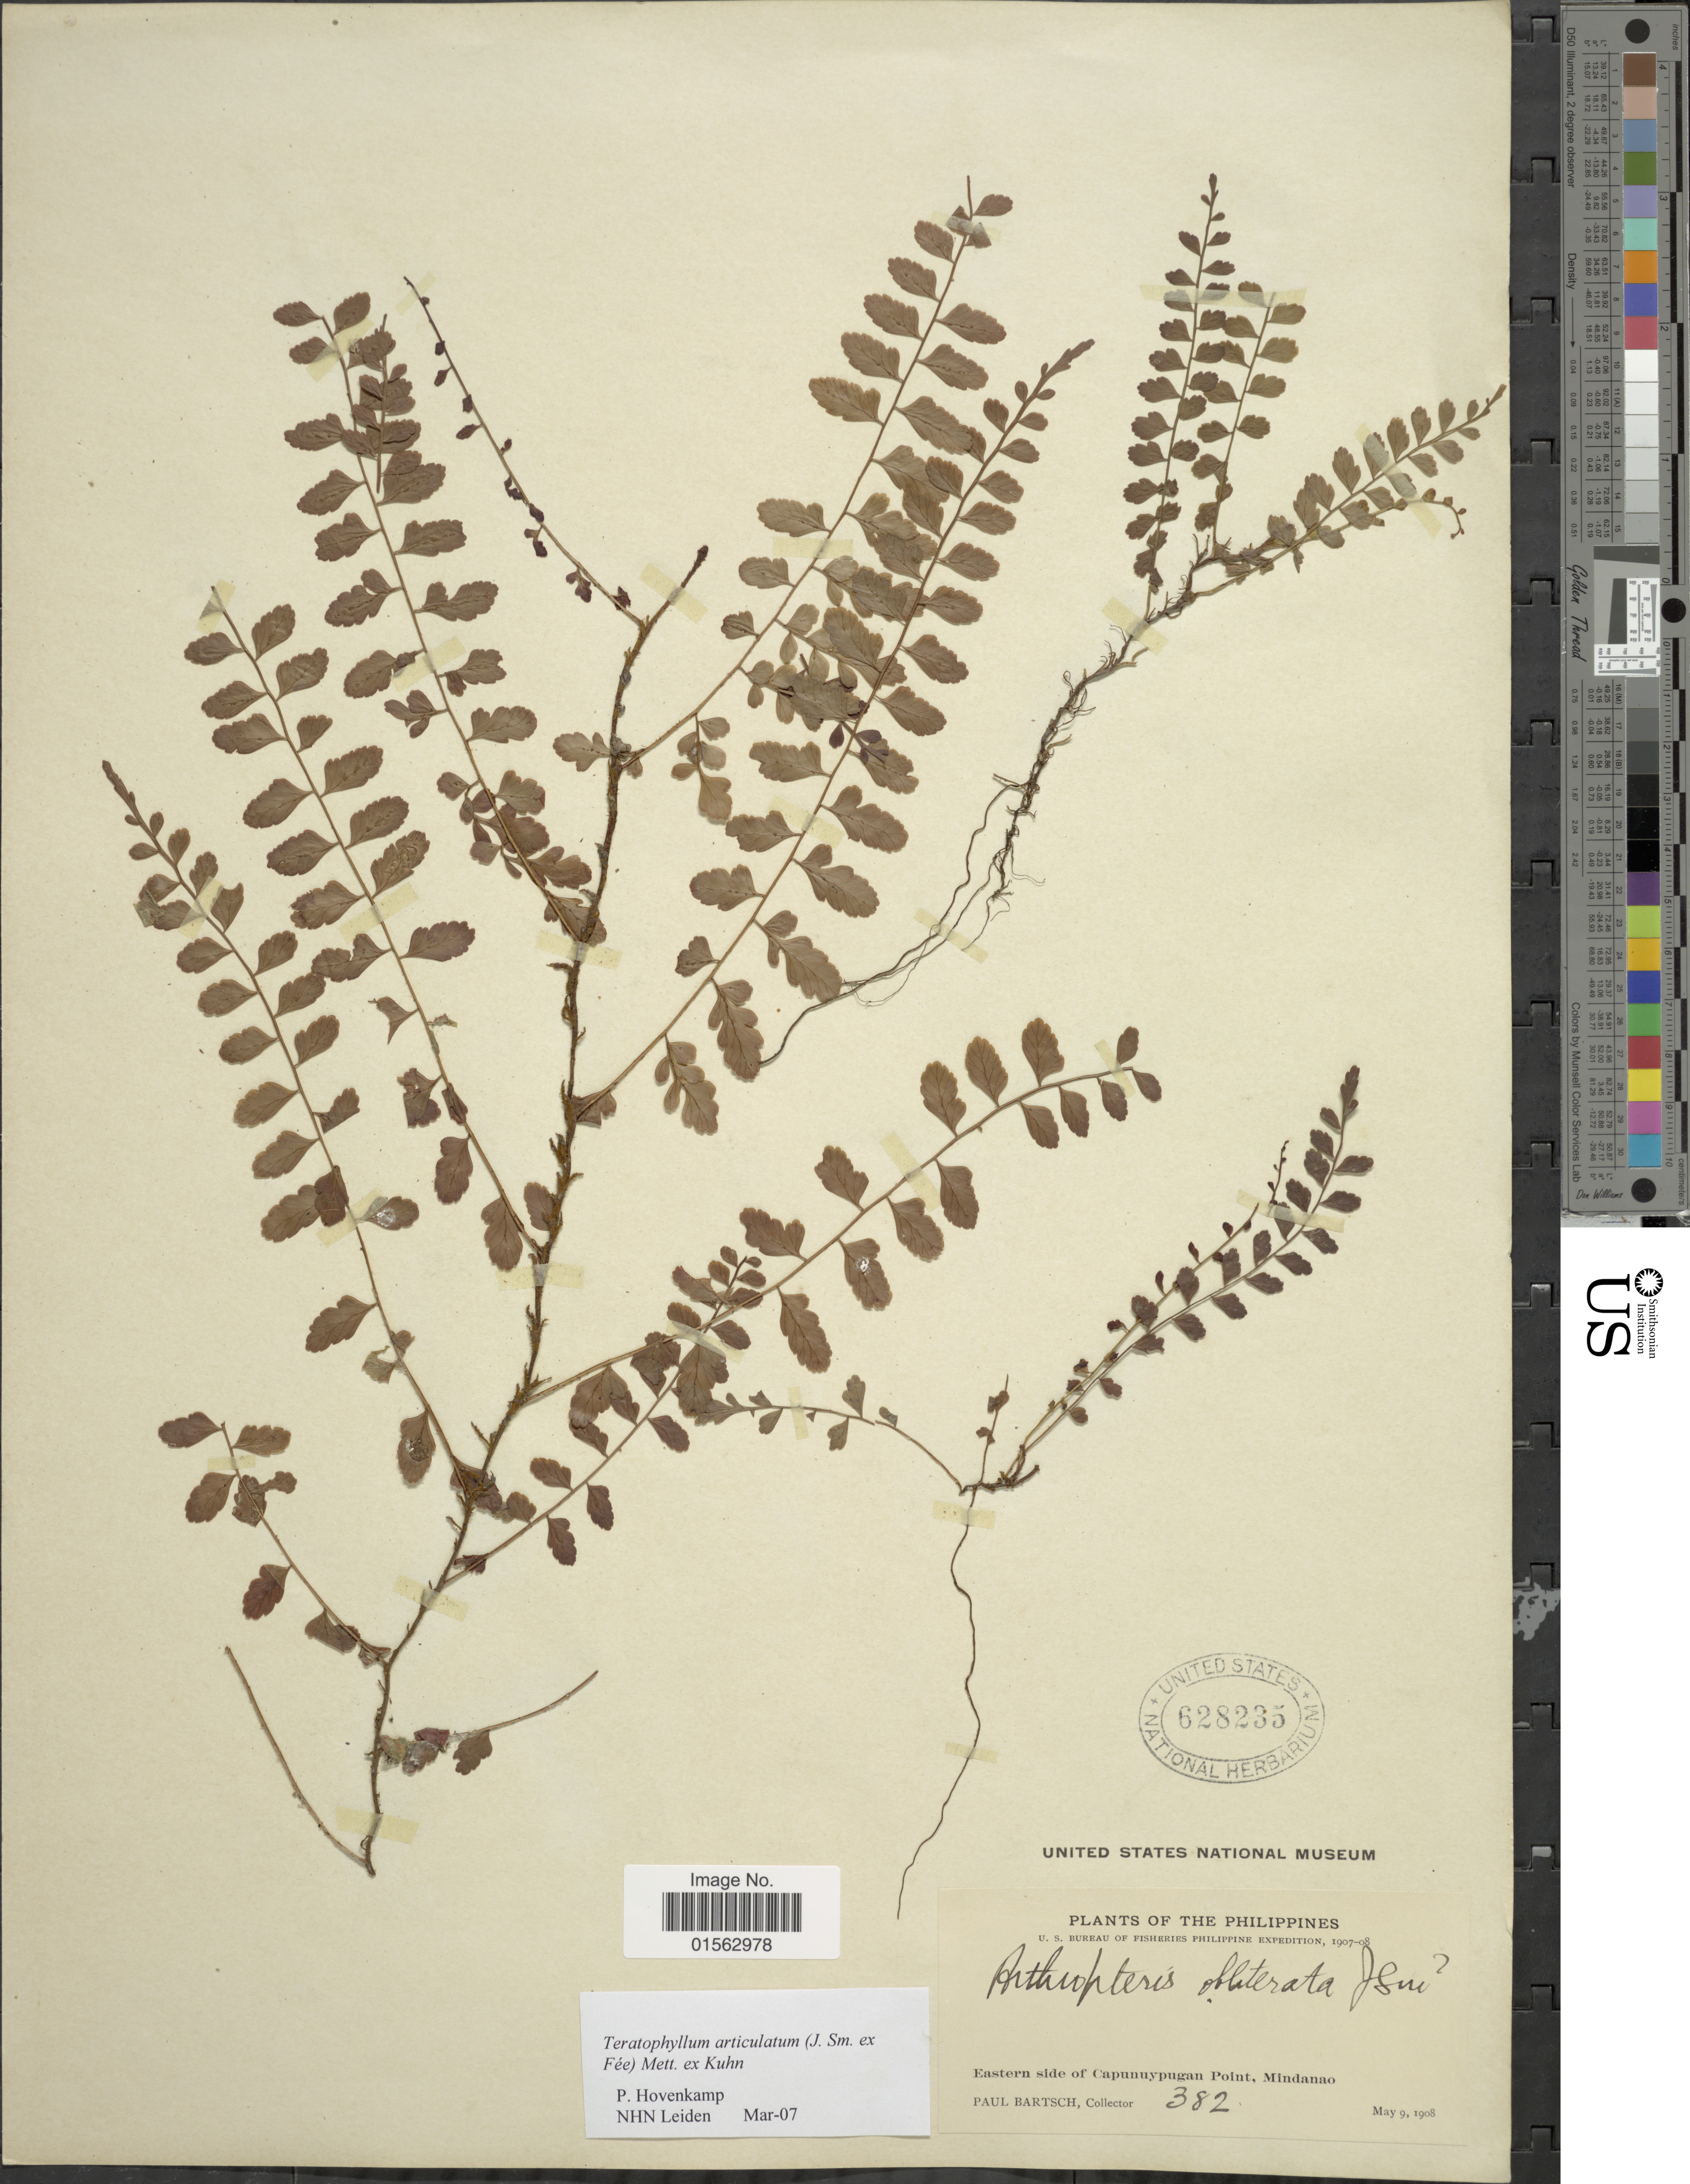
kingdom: Plantae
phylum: Tracheophyta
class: Polypodiopsida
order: Polypodiales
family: Dryopteridaceae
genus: Teratophyllum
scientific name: Teratophyllum aculeatum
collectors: P. Bartsch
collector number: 382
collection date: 1908-05-09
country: Philippines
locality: Philippines, Eastern side of Capunuypugan Point, Mindanao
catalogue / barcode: US 628235